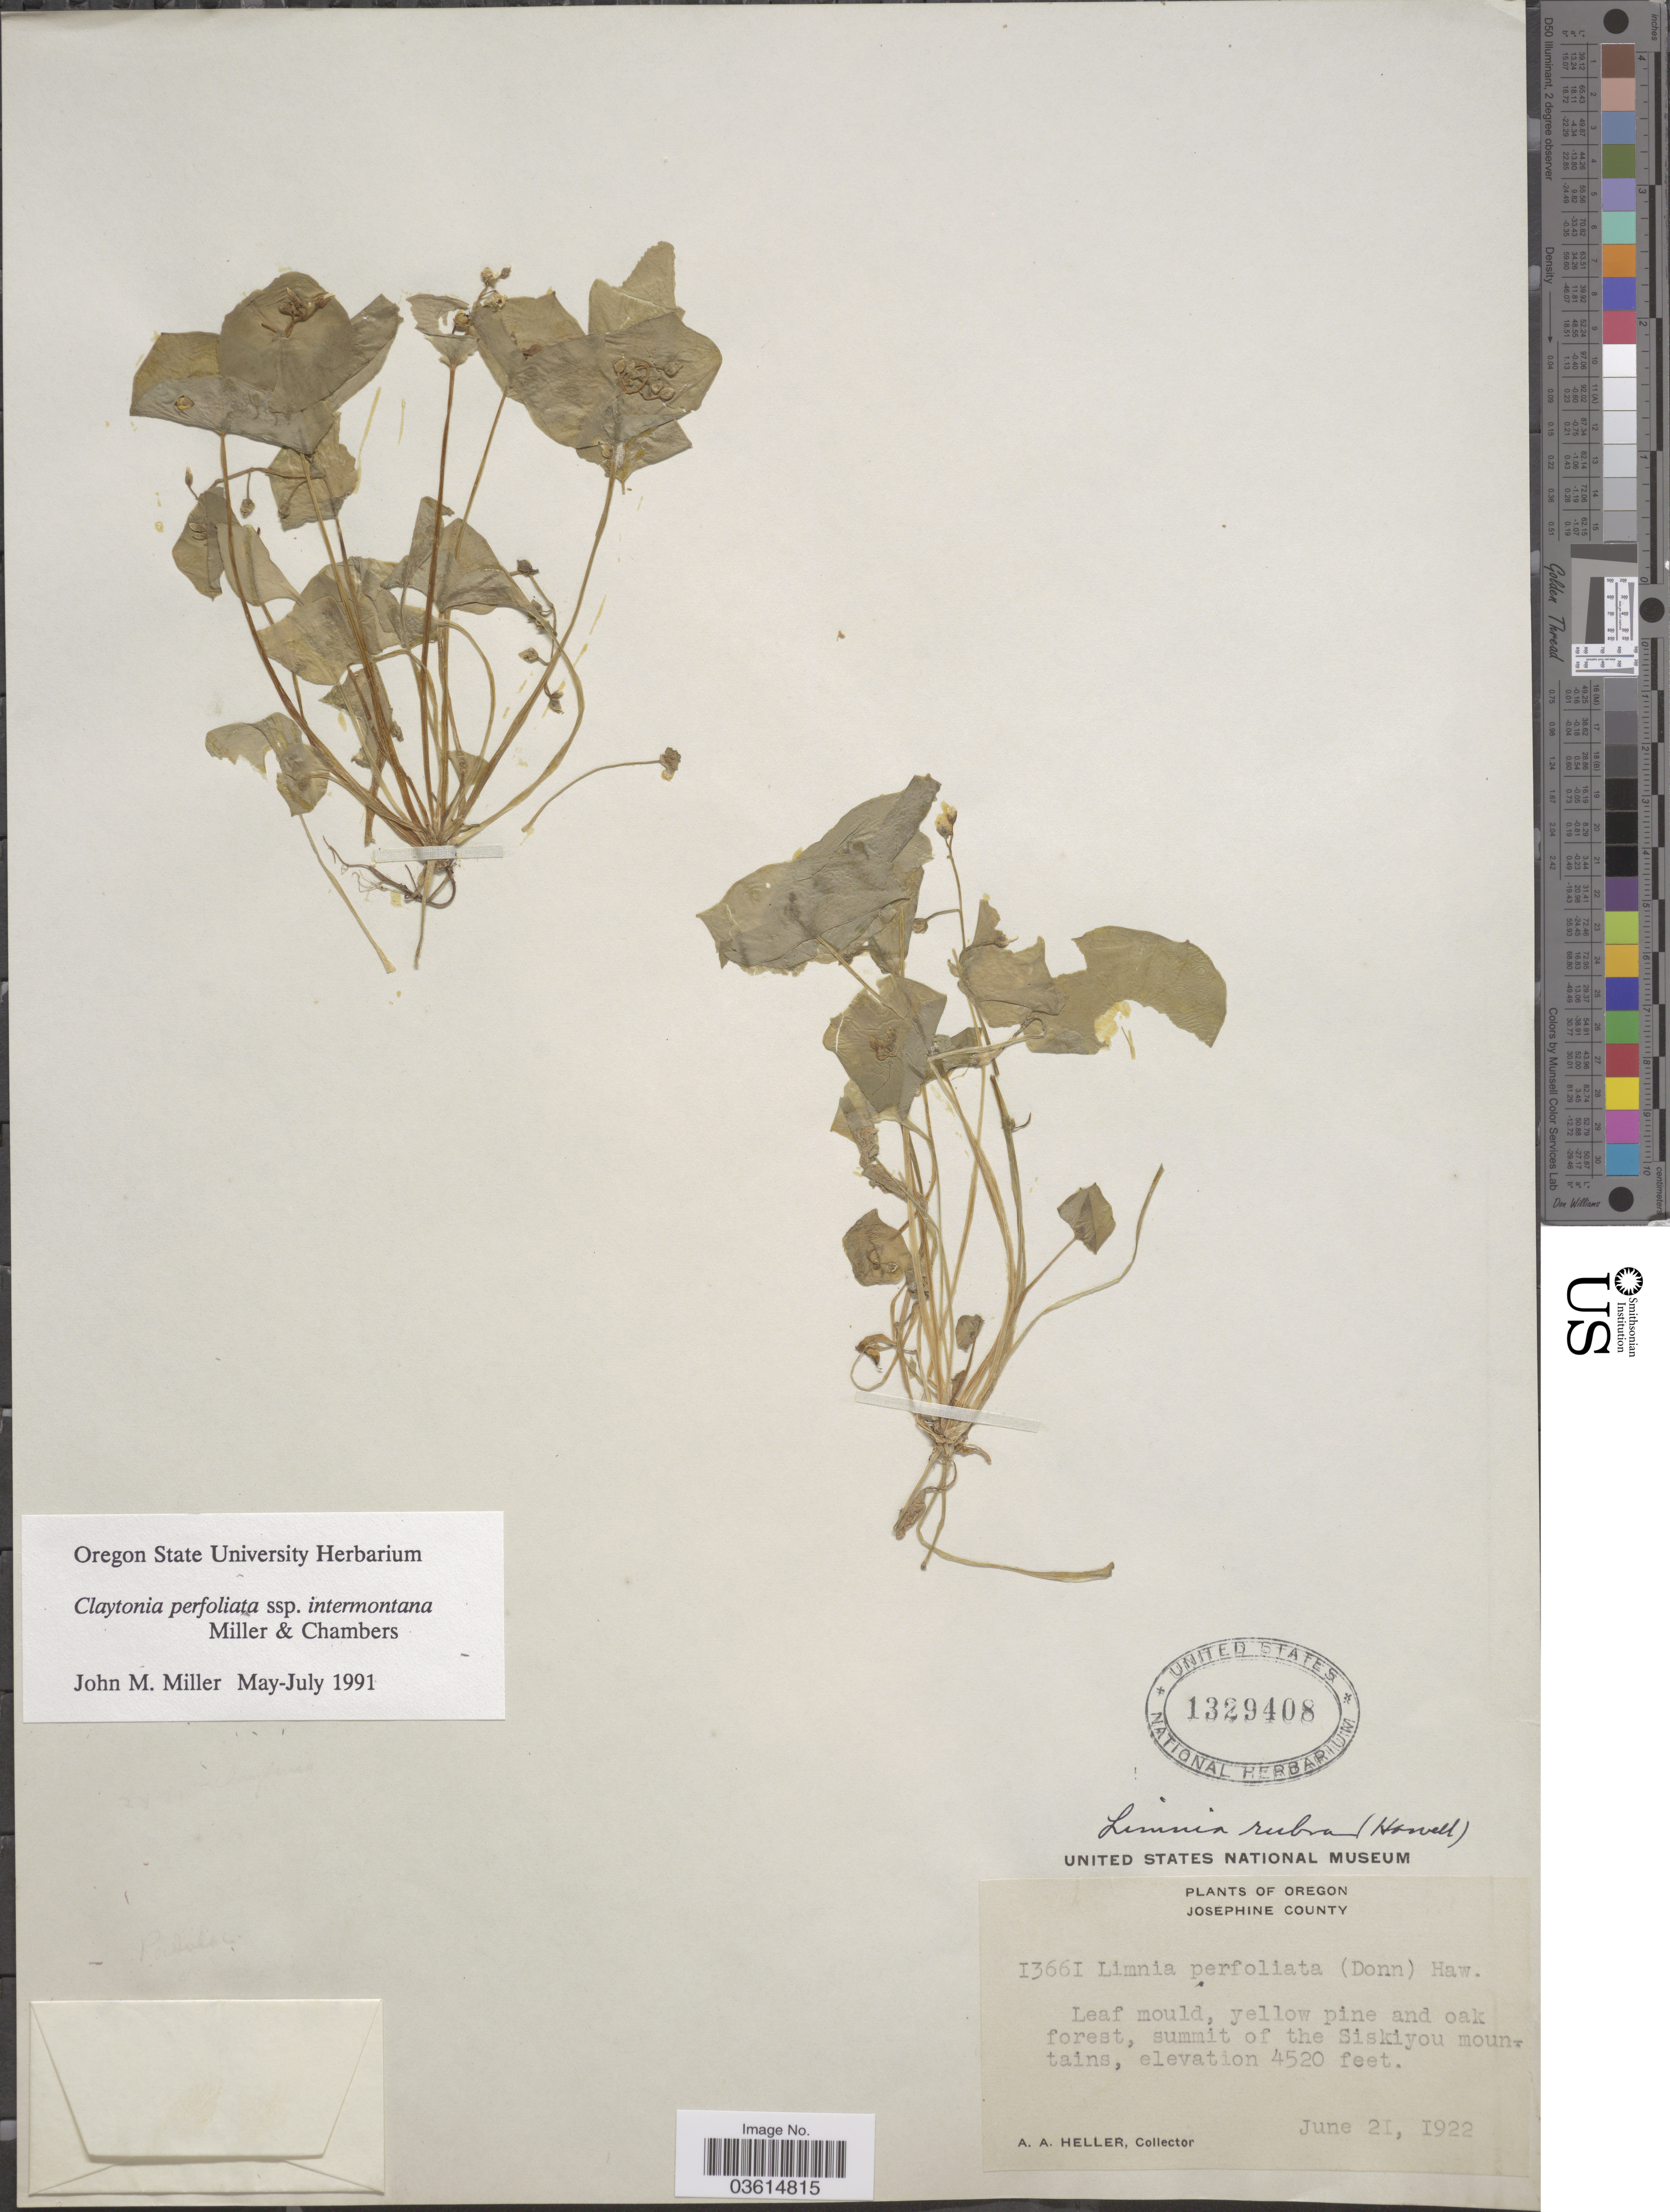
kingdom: Plantae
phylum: Tracheophyta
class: Magnoliopsida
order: Caryophyllales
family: Montiaceae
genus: Claytonia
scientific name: Claytonia perfoliata subsp. intermontana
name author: Mill. & Chambers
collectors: A. A. Heller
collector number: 13661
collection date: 1922-06-21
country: United States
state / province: Oregon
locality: Josephine County. Summit of the Siskiyou mountains.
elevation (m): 1378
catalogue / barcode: US 1329408